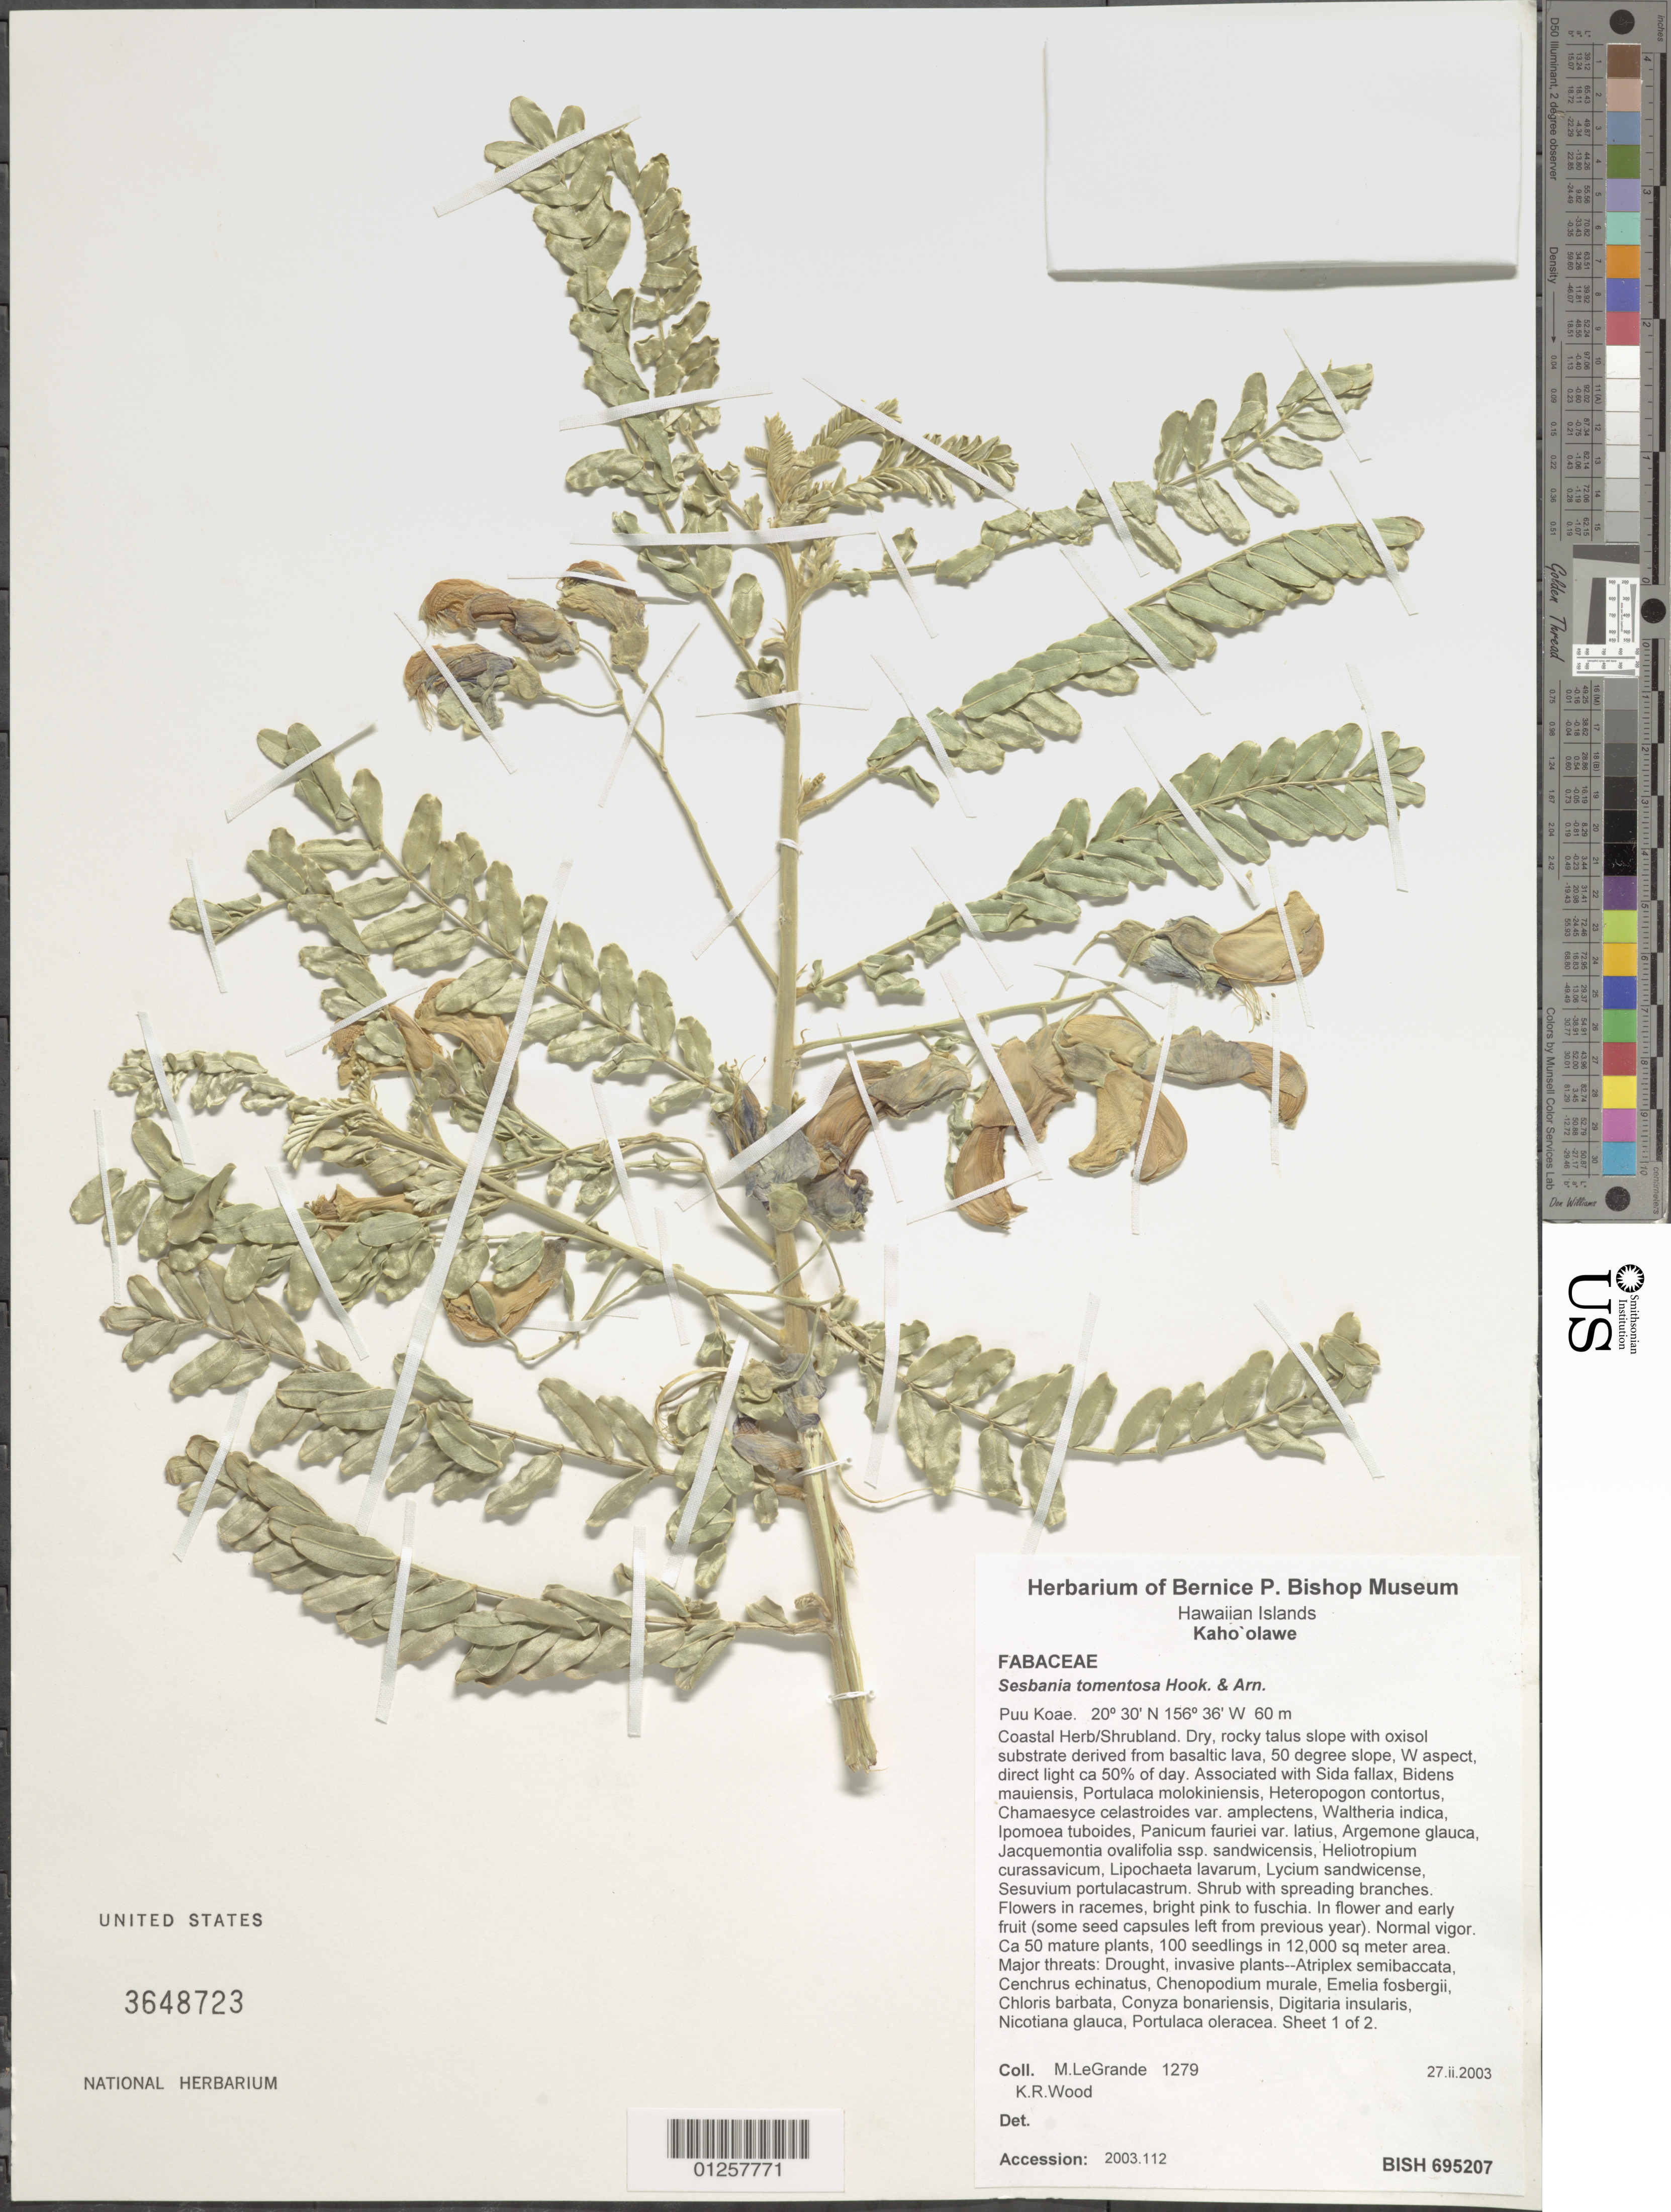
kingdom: Plantae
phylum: Tracheophyta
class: Magnoliopsida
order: Fabales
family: Fabaceae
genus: Sesbania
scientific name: Sesbania tomentosa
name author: Hook. & Arn.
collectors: M. LeGrande & K. R. Wood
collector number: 1279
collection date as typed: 27.ii.2003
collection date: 2003-02-27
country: United States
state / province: Hawaii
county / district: Maui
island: Kaho'olawe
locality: Puu Koae.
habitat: Dry, rocky talus slope with oxisol substrate derived from basaltic lava.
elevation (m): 60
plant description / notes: Accession: 2003.112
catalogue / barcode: US 3648723